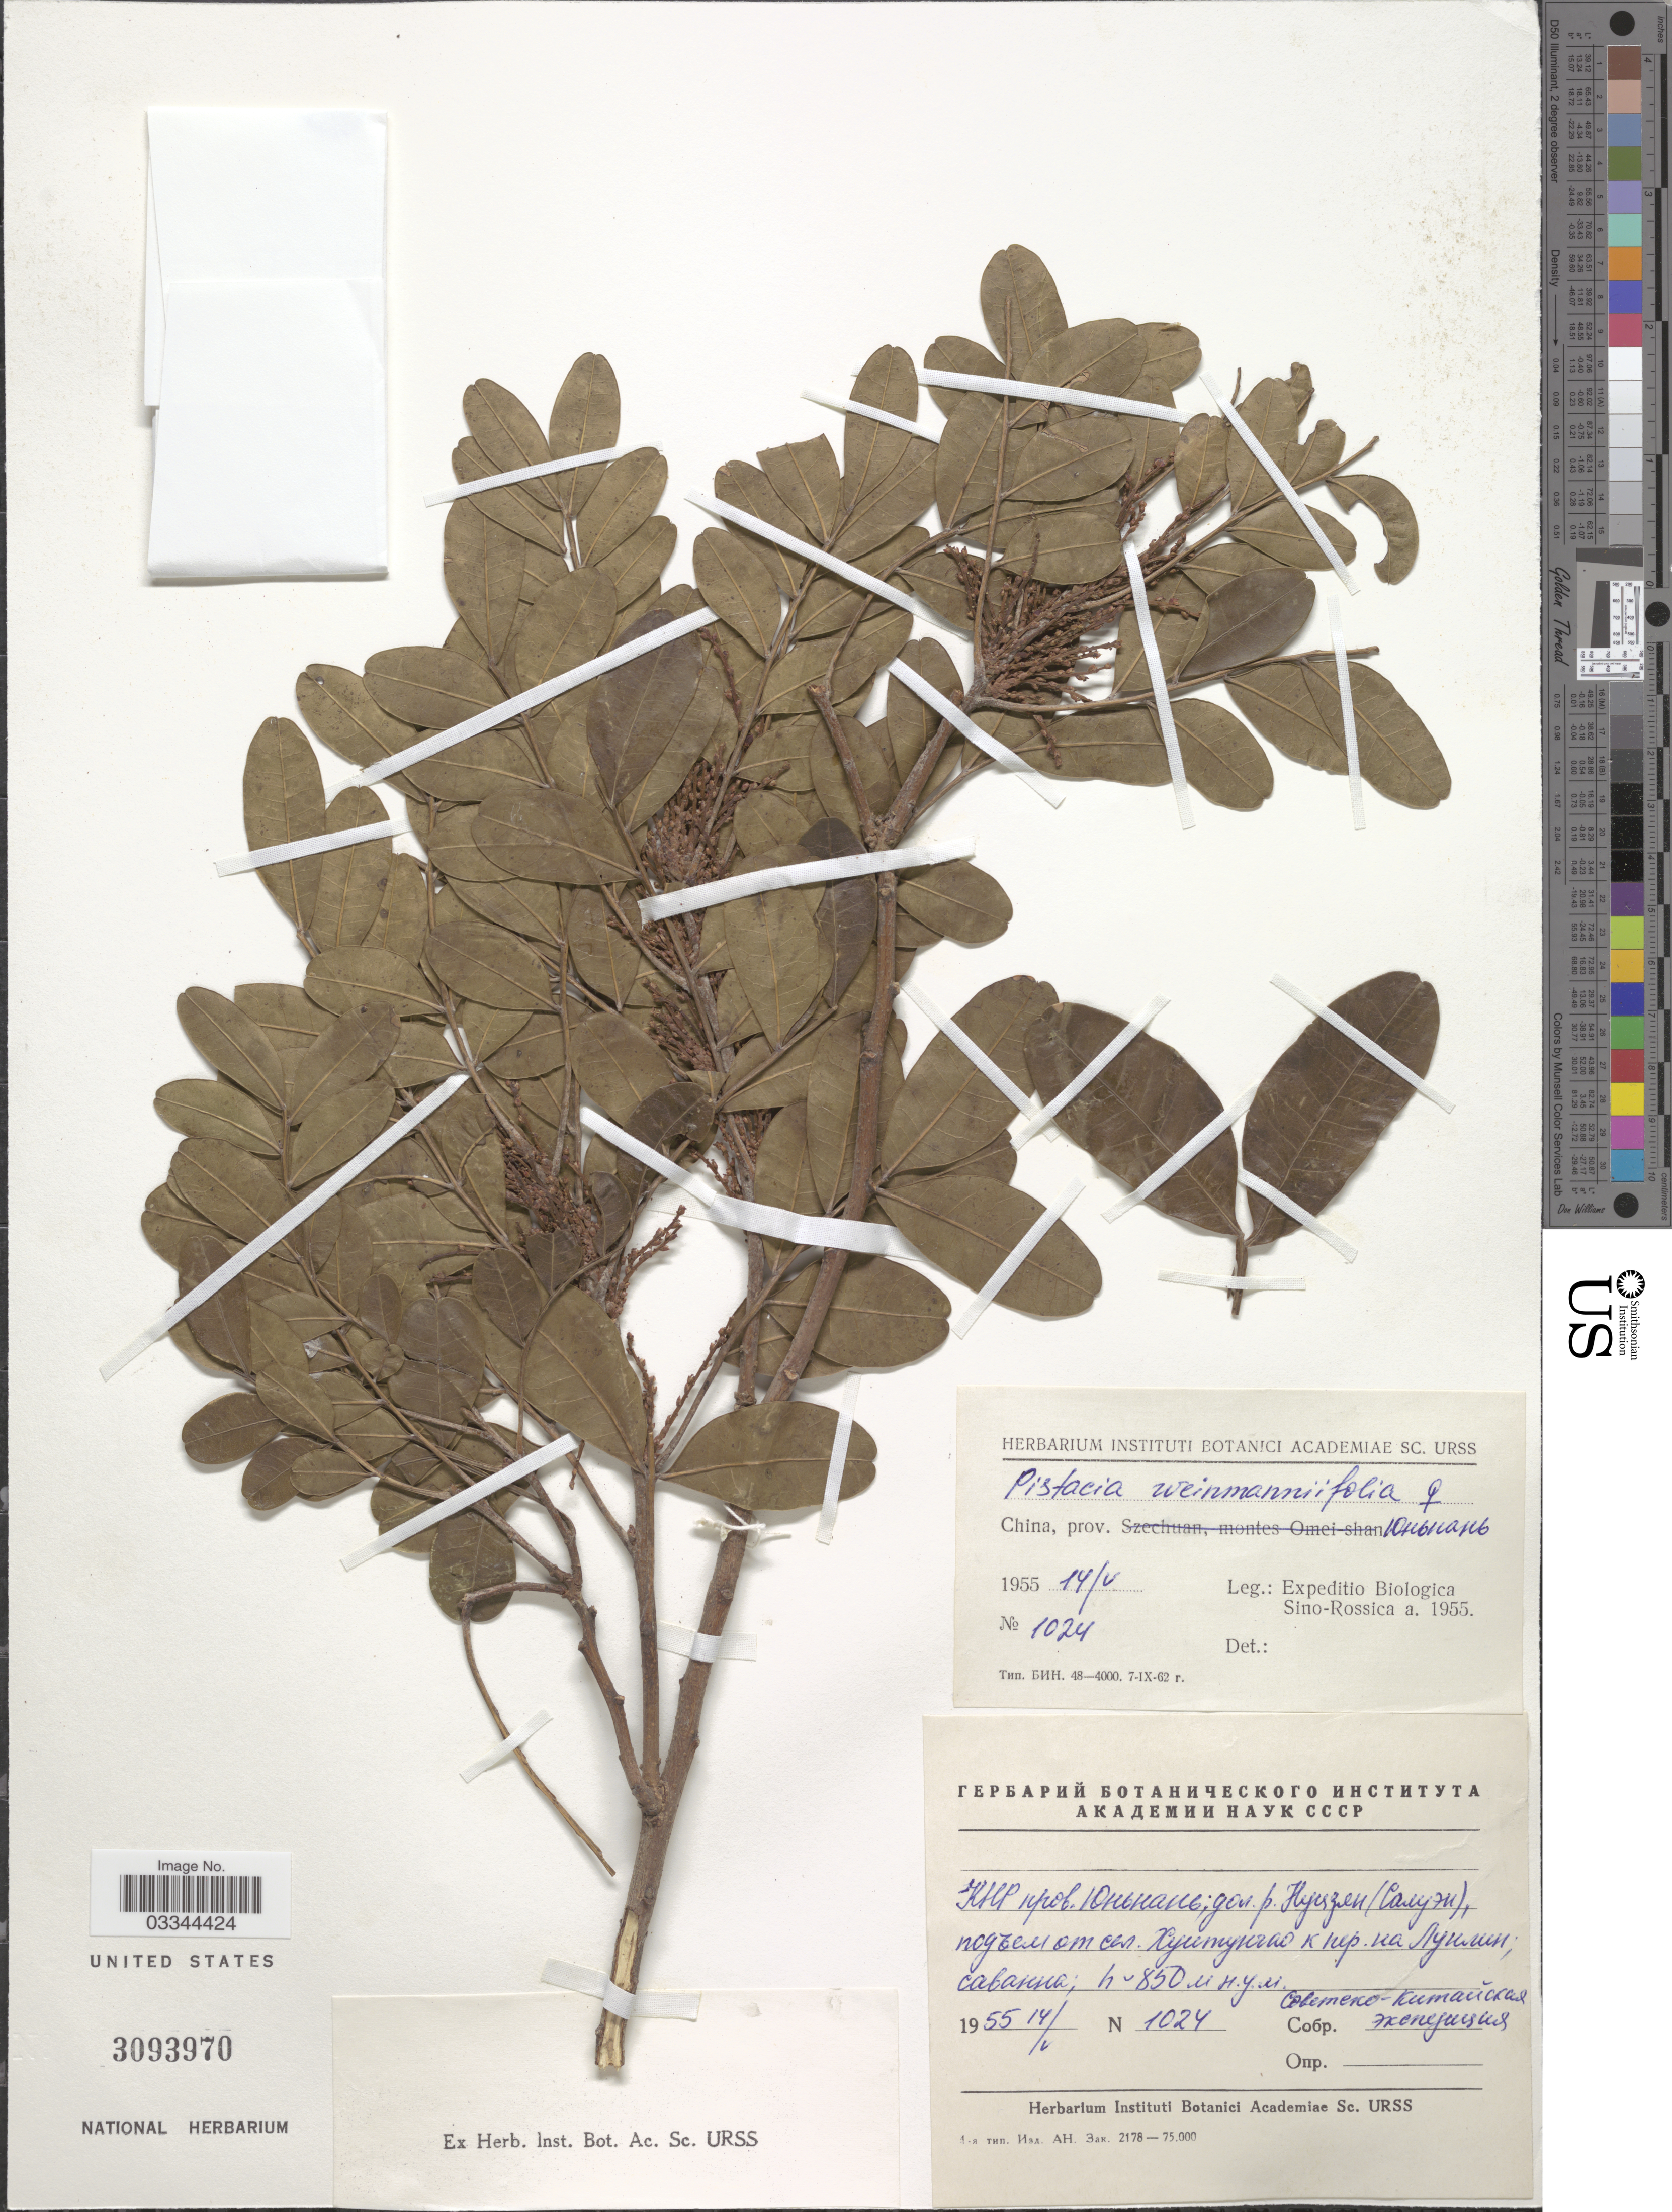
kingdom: Plantae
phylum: Tracheophyta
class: Magnoliopsida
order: Sapindales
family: Anacardiaceae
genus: Pistacia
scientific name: Pistacia weinmanniifolia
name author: J. Poiss. ex Franch.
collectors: Expeditio Biologica Sino-Rossica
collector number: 1024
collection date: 1955-05-14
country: China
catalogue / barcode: US 3093970